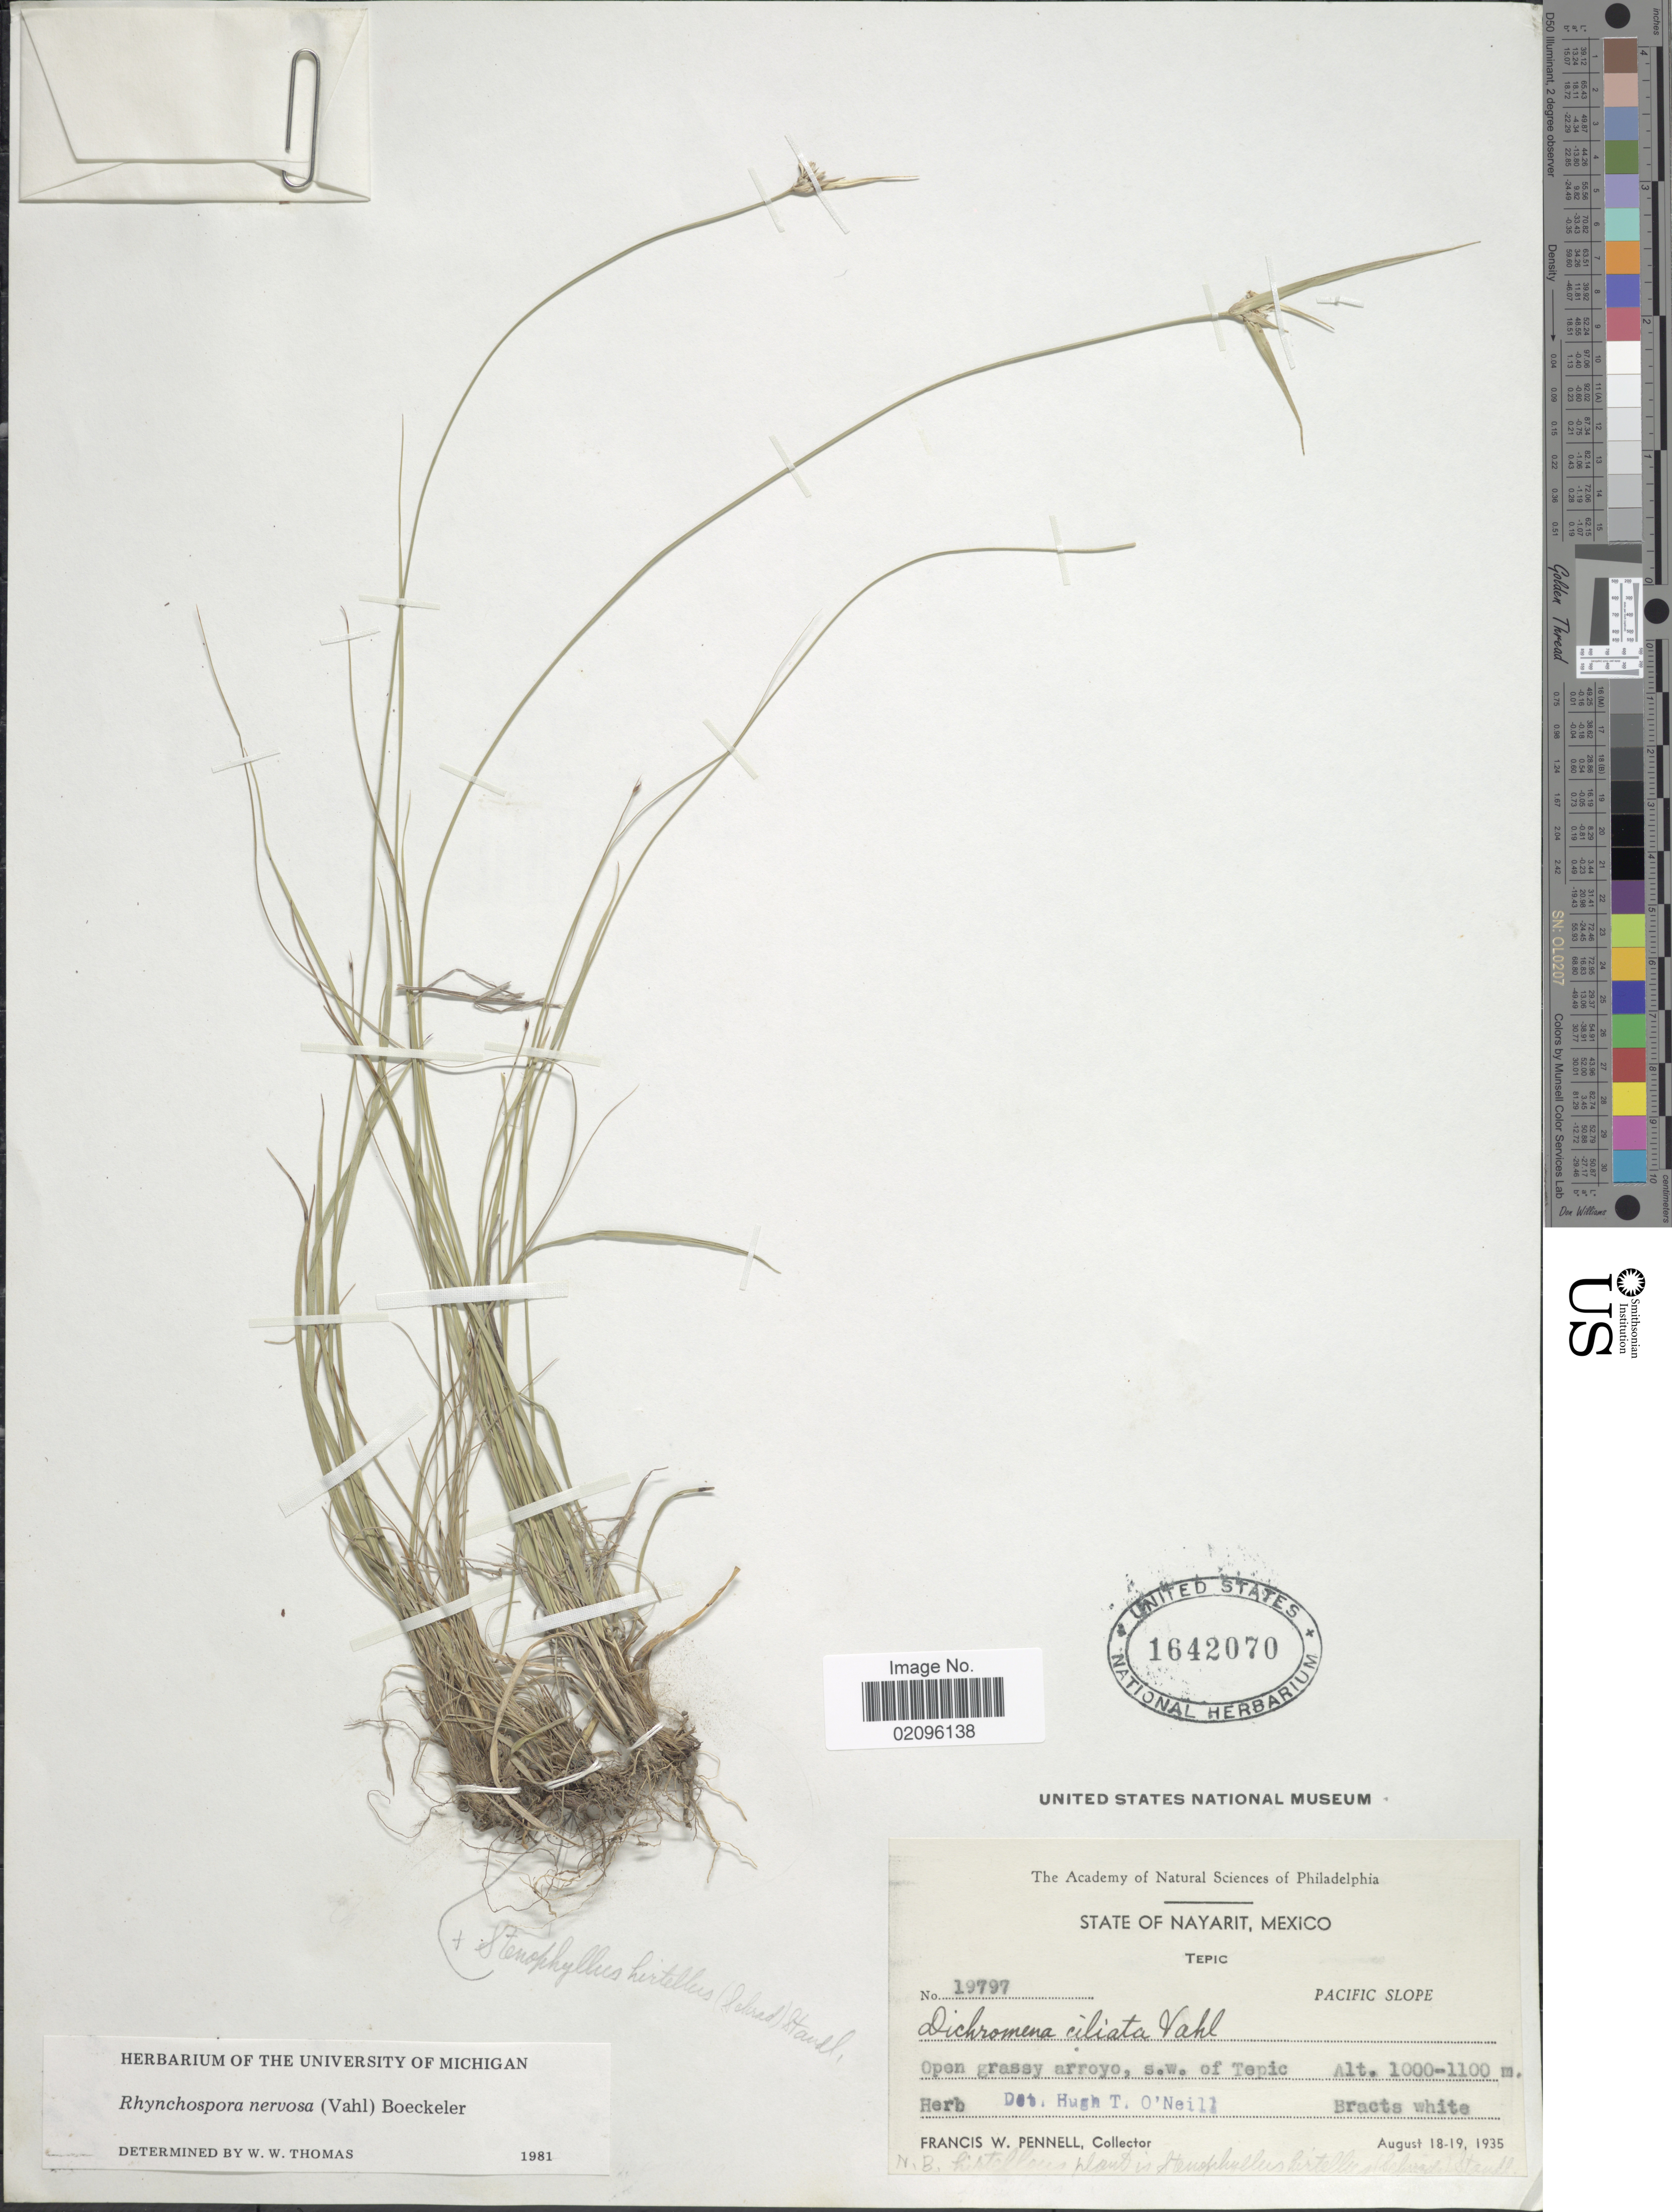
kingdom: Plantae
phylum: Tracheophyta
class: Liliopsida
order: Poales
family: Cyperaceae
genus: Rhynchospora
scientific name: Rhynchospora nervosa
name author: (Vahl) Boeckeler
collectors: F. W. Pennell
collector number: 19797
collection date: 1935-08-18/1935-08-19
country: Mexico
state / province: Nayarit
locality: Tepic, Pacific slope, open grassy arroyo, s.w. of Tepic.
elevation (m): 1000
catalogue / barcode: US 1642070